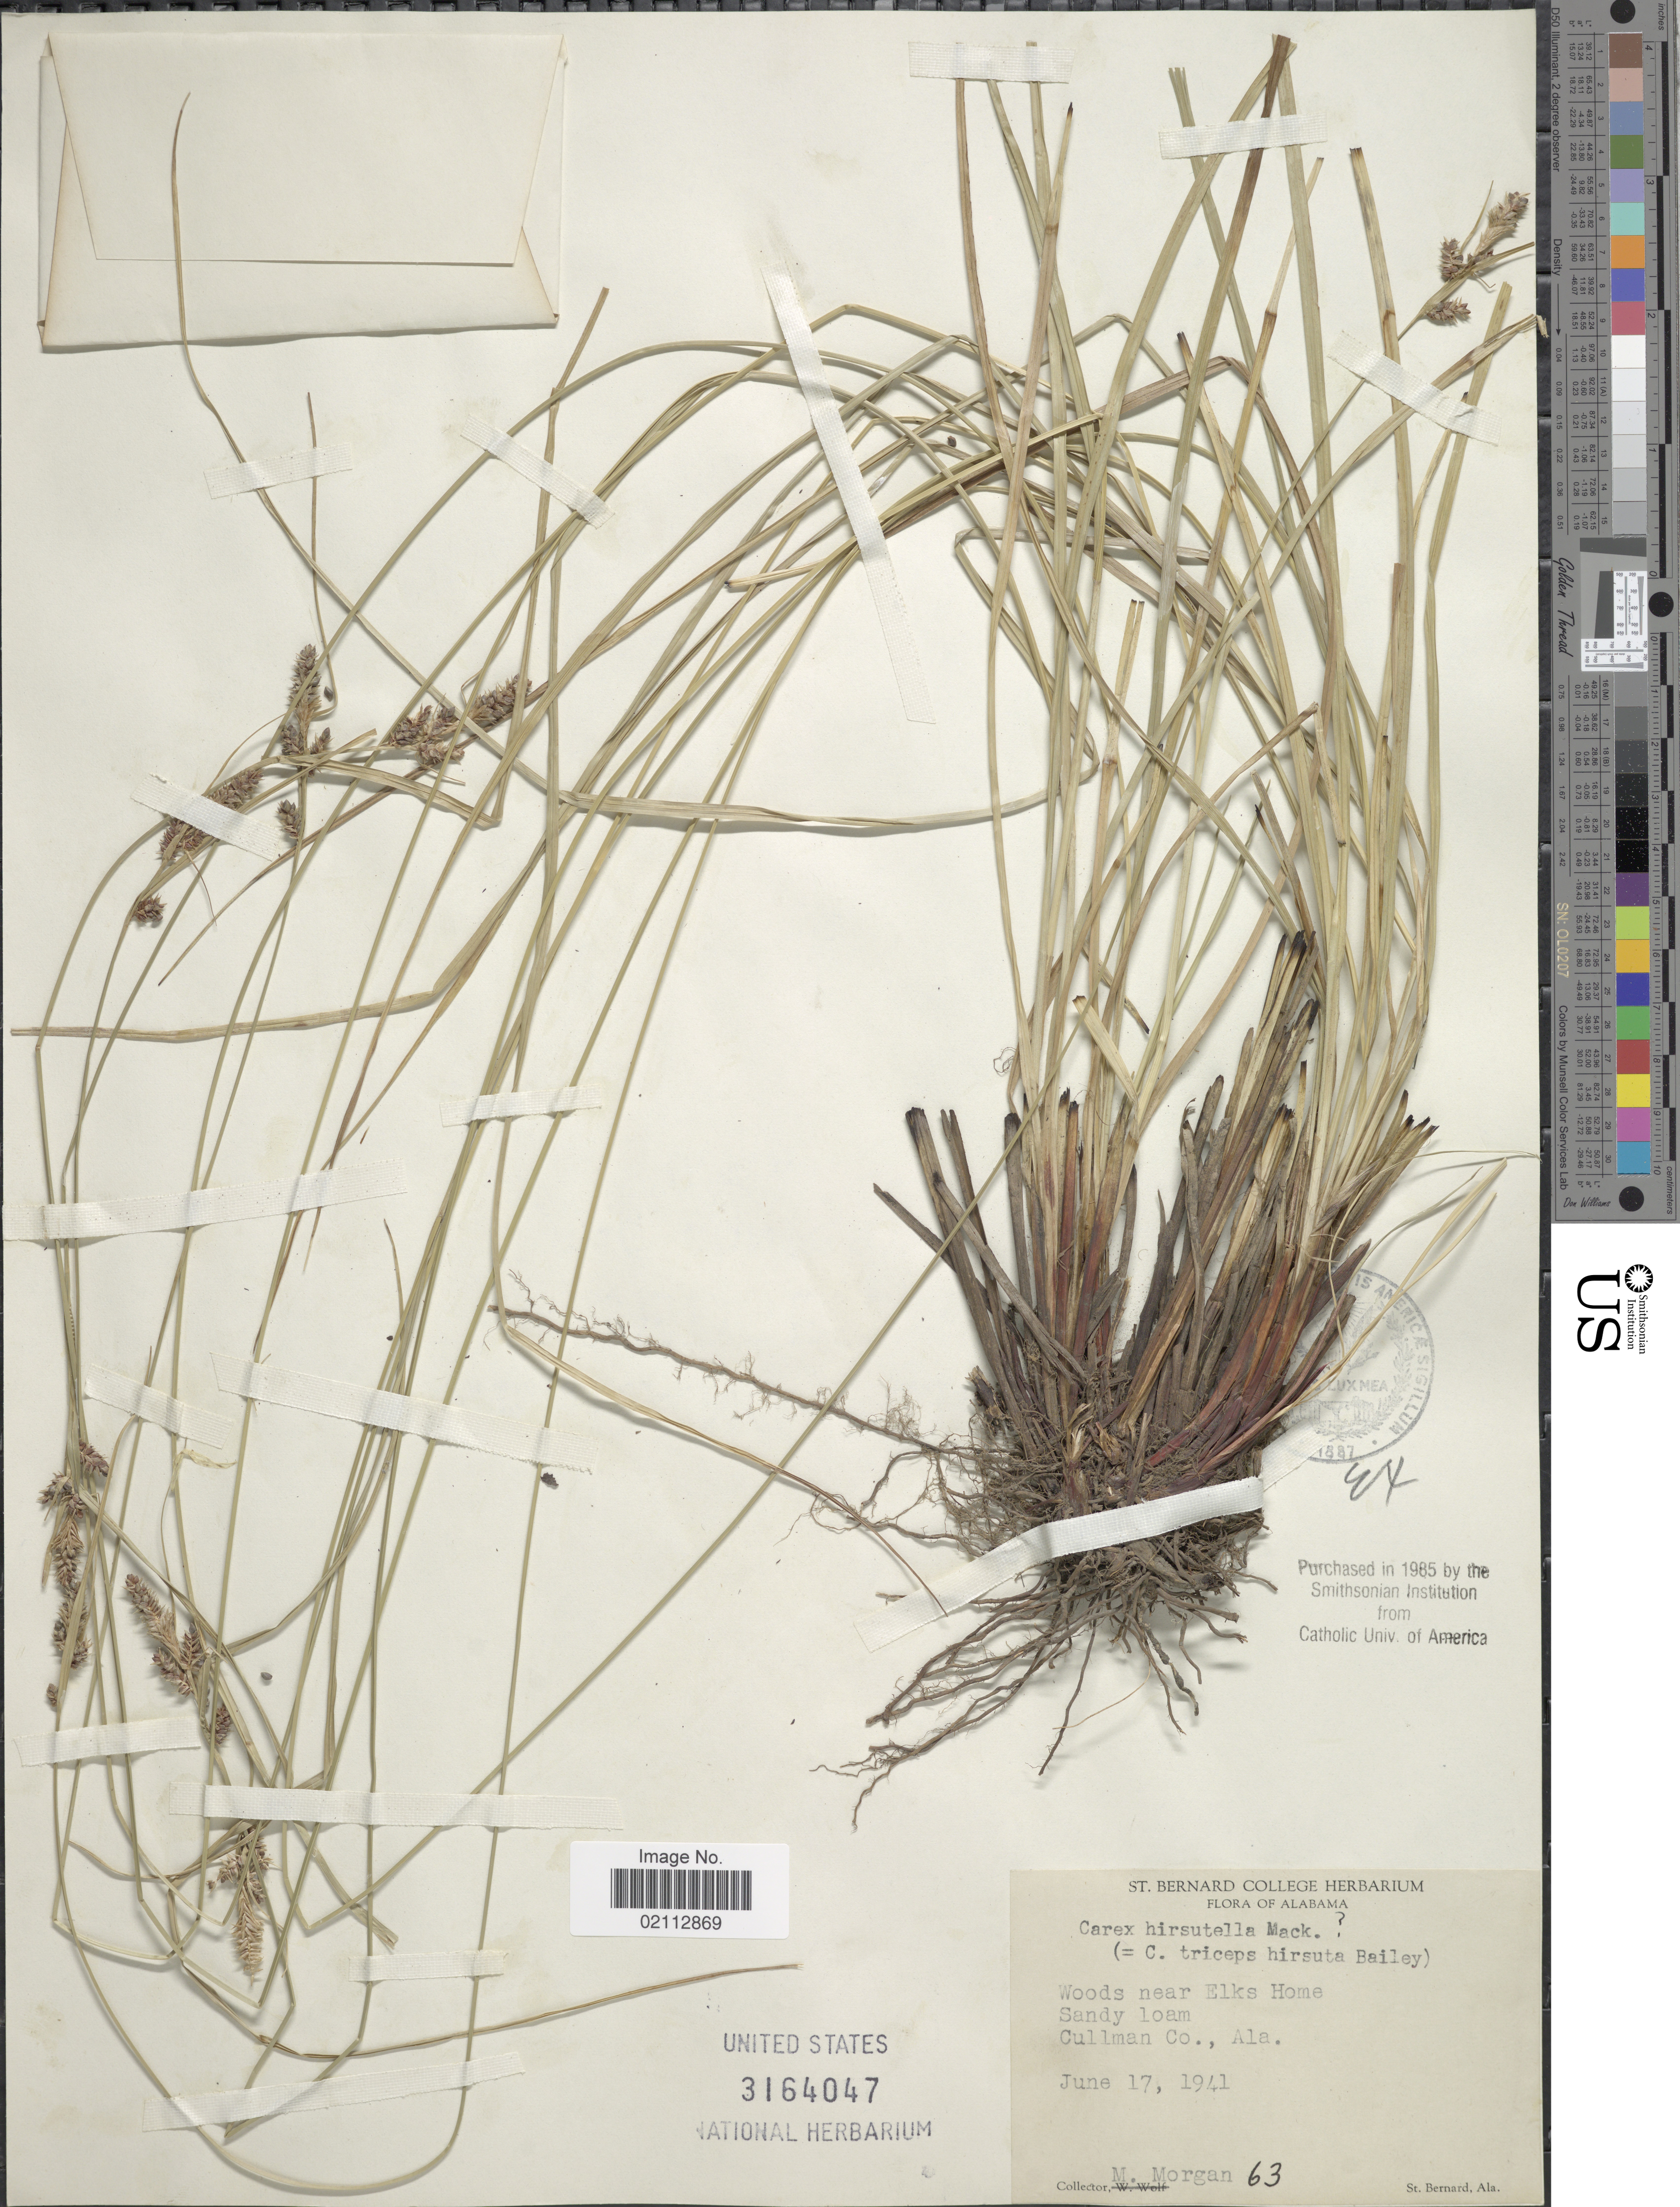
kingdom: Plantae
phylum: Tracheophyta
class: Liliopsida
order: Poales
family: Cyperaceae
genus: Carex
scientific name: Carex hirsutella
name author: Mack.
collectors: M. Morgan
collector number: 63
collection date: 1941-06-17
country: United States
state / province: Alabama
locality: Woods near Elks Home. Sandy loam. Cullman Co, Ala.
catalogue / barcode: US 3164047